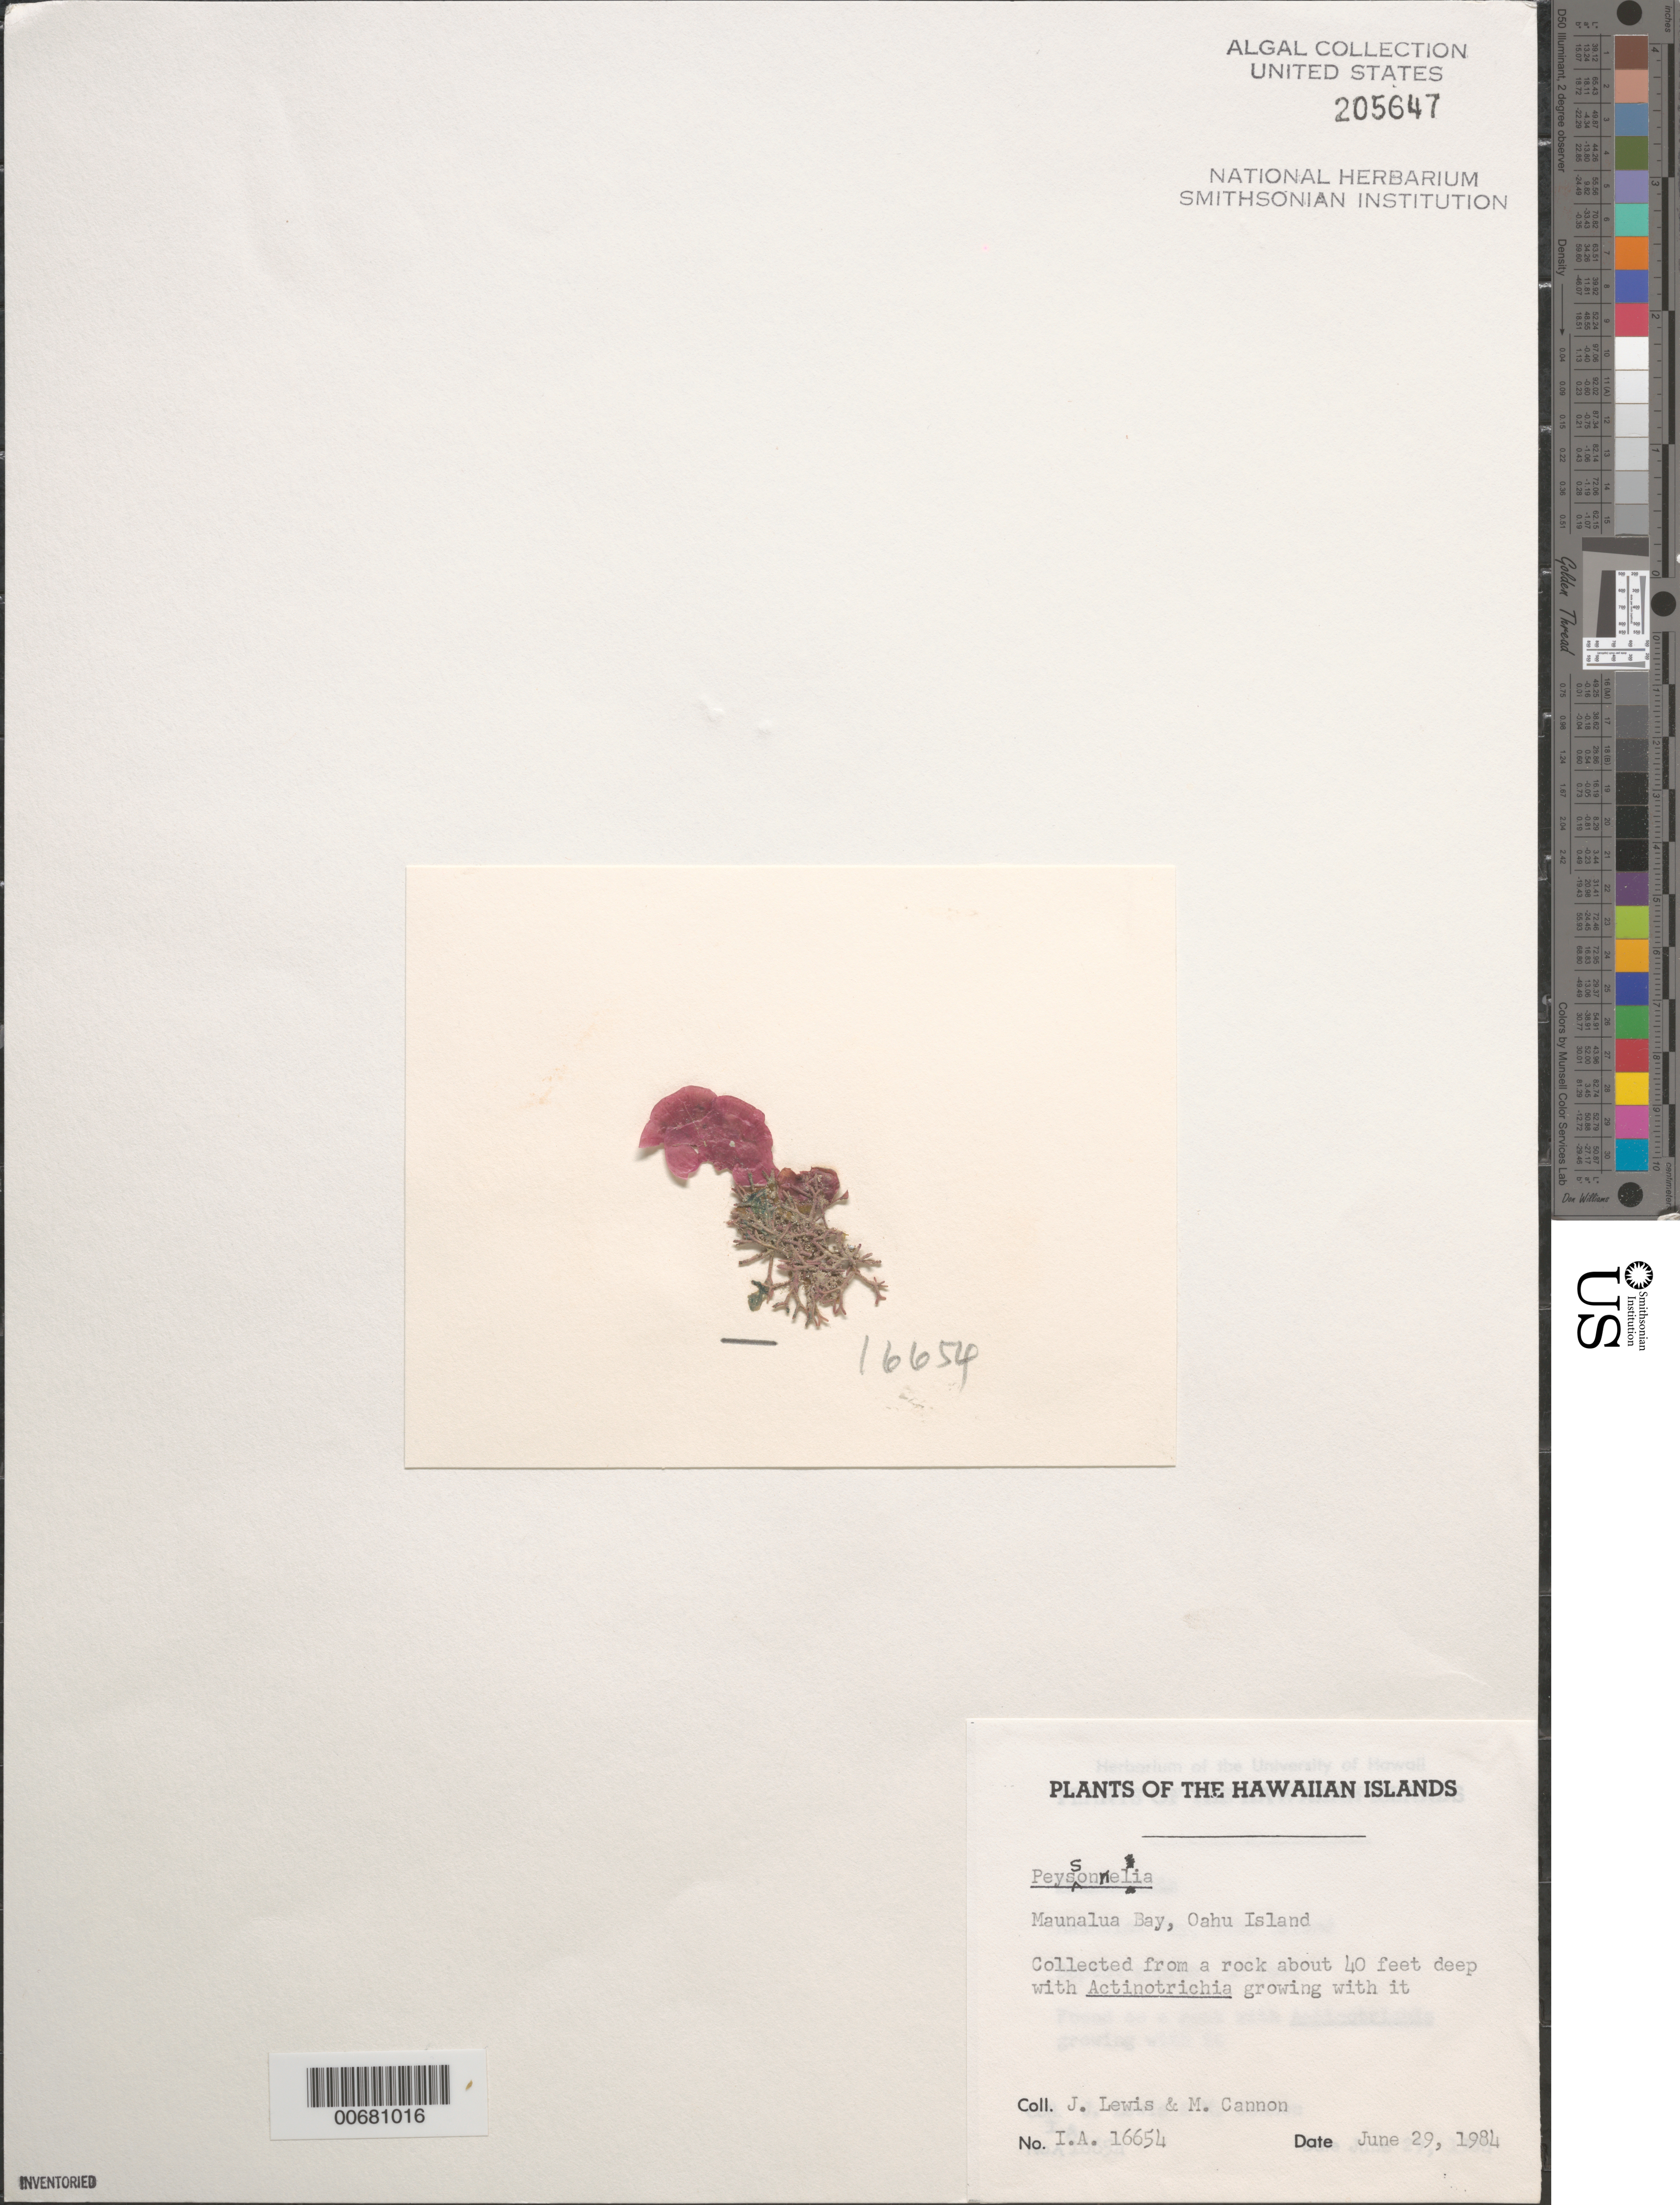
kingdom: Plantae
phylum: Rhodophyta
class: Florideophyceae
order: Peyssonneliales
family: Peyssonneliaceae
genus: Peyssonnelia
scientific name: Peyssonnelia sp.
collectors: J. Lewis & M. Cannon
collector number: IAA 16654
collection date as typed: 29 Jun 1984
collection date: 1984-06-29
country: United States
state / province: Hawaii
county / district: Honolulu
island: Oahu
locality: Maunalua Bay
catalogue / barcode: US 205647